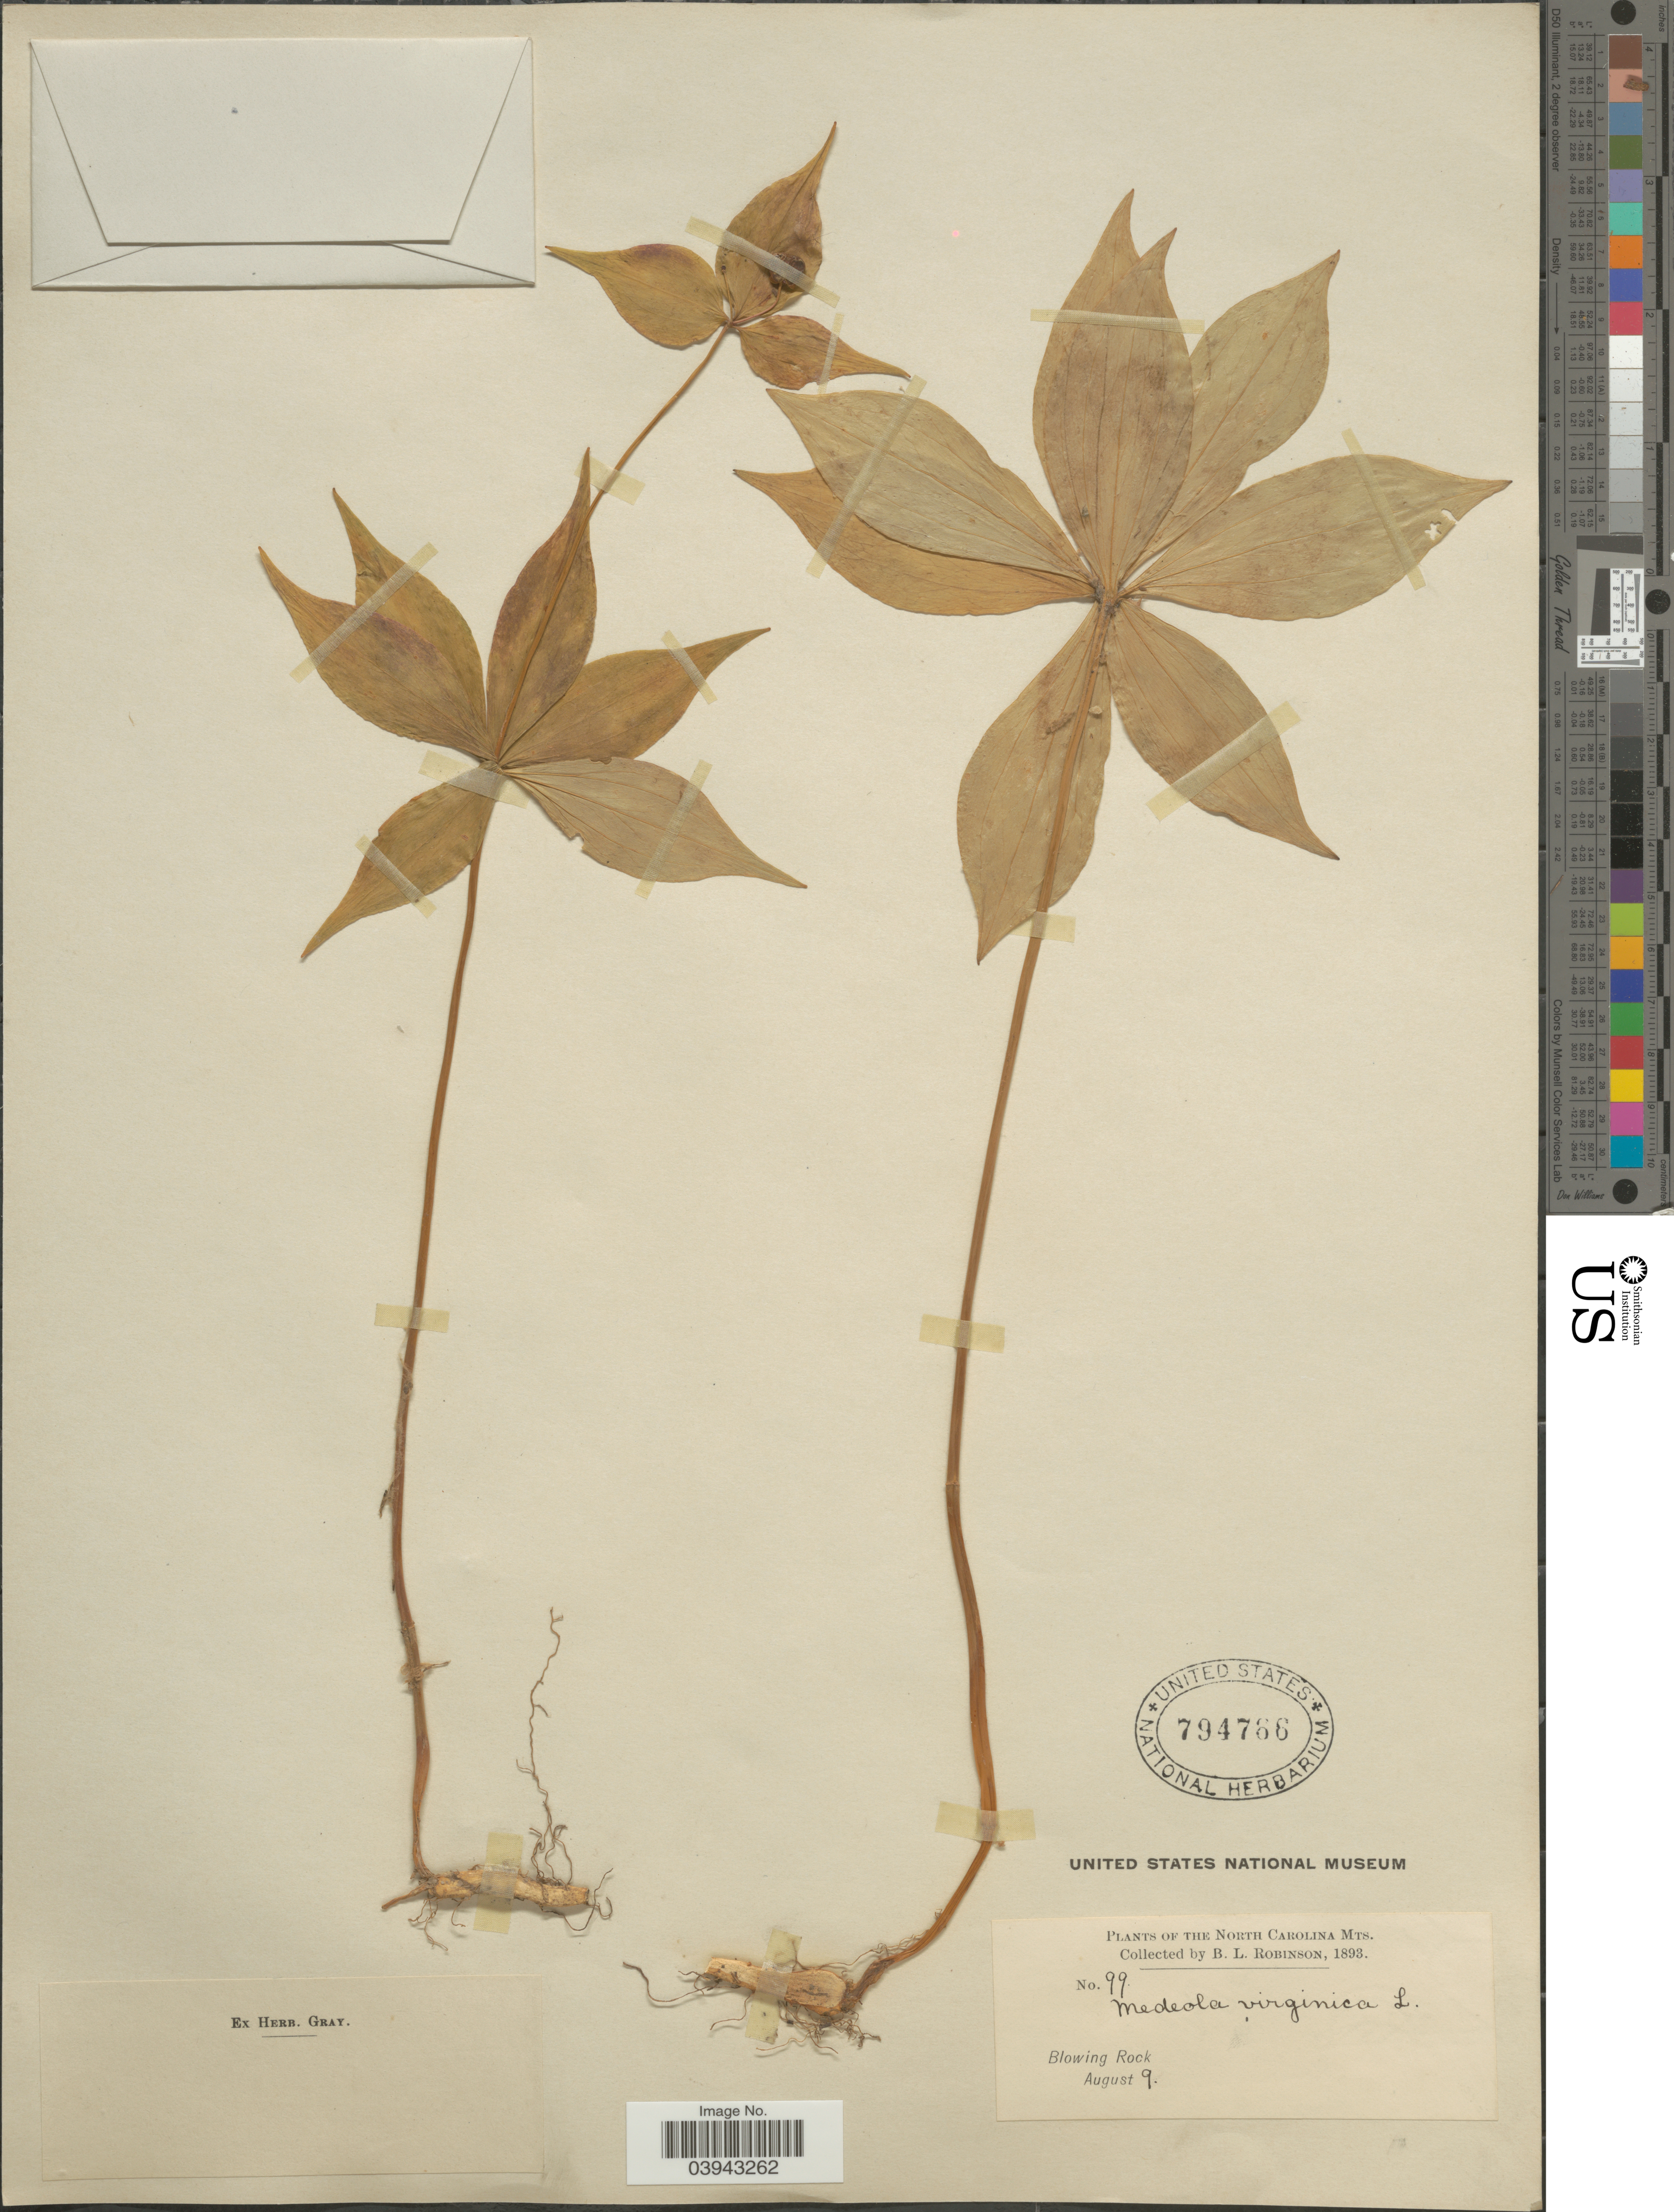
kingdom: Plantae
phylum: Tracheophyta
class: Liliopsida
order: Liliales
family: Liliaceae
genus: Medeola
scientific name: Medeola virginiana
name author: (L.) Desf.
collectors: B. L. Robinson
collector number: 99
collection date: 1893-08-09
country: United States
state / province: North Carolina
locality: The North Carolina Mts. Blowing Rock.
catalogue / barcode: US 794766